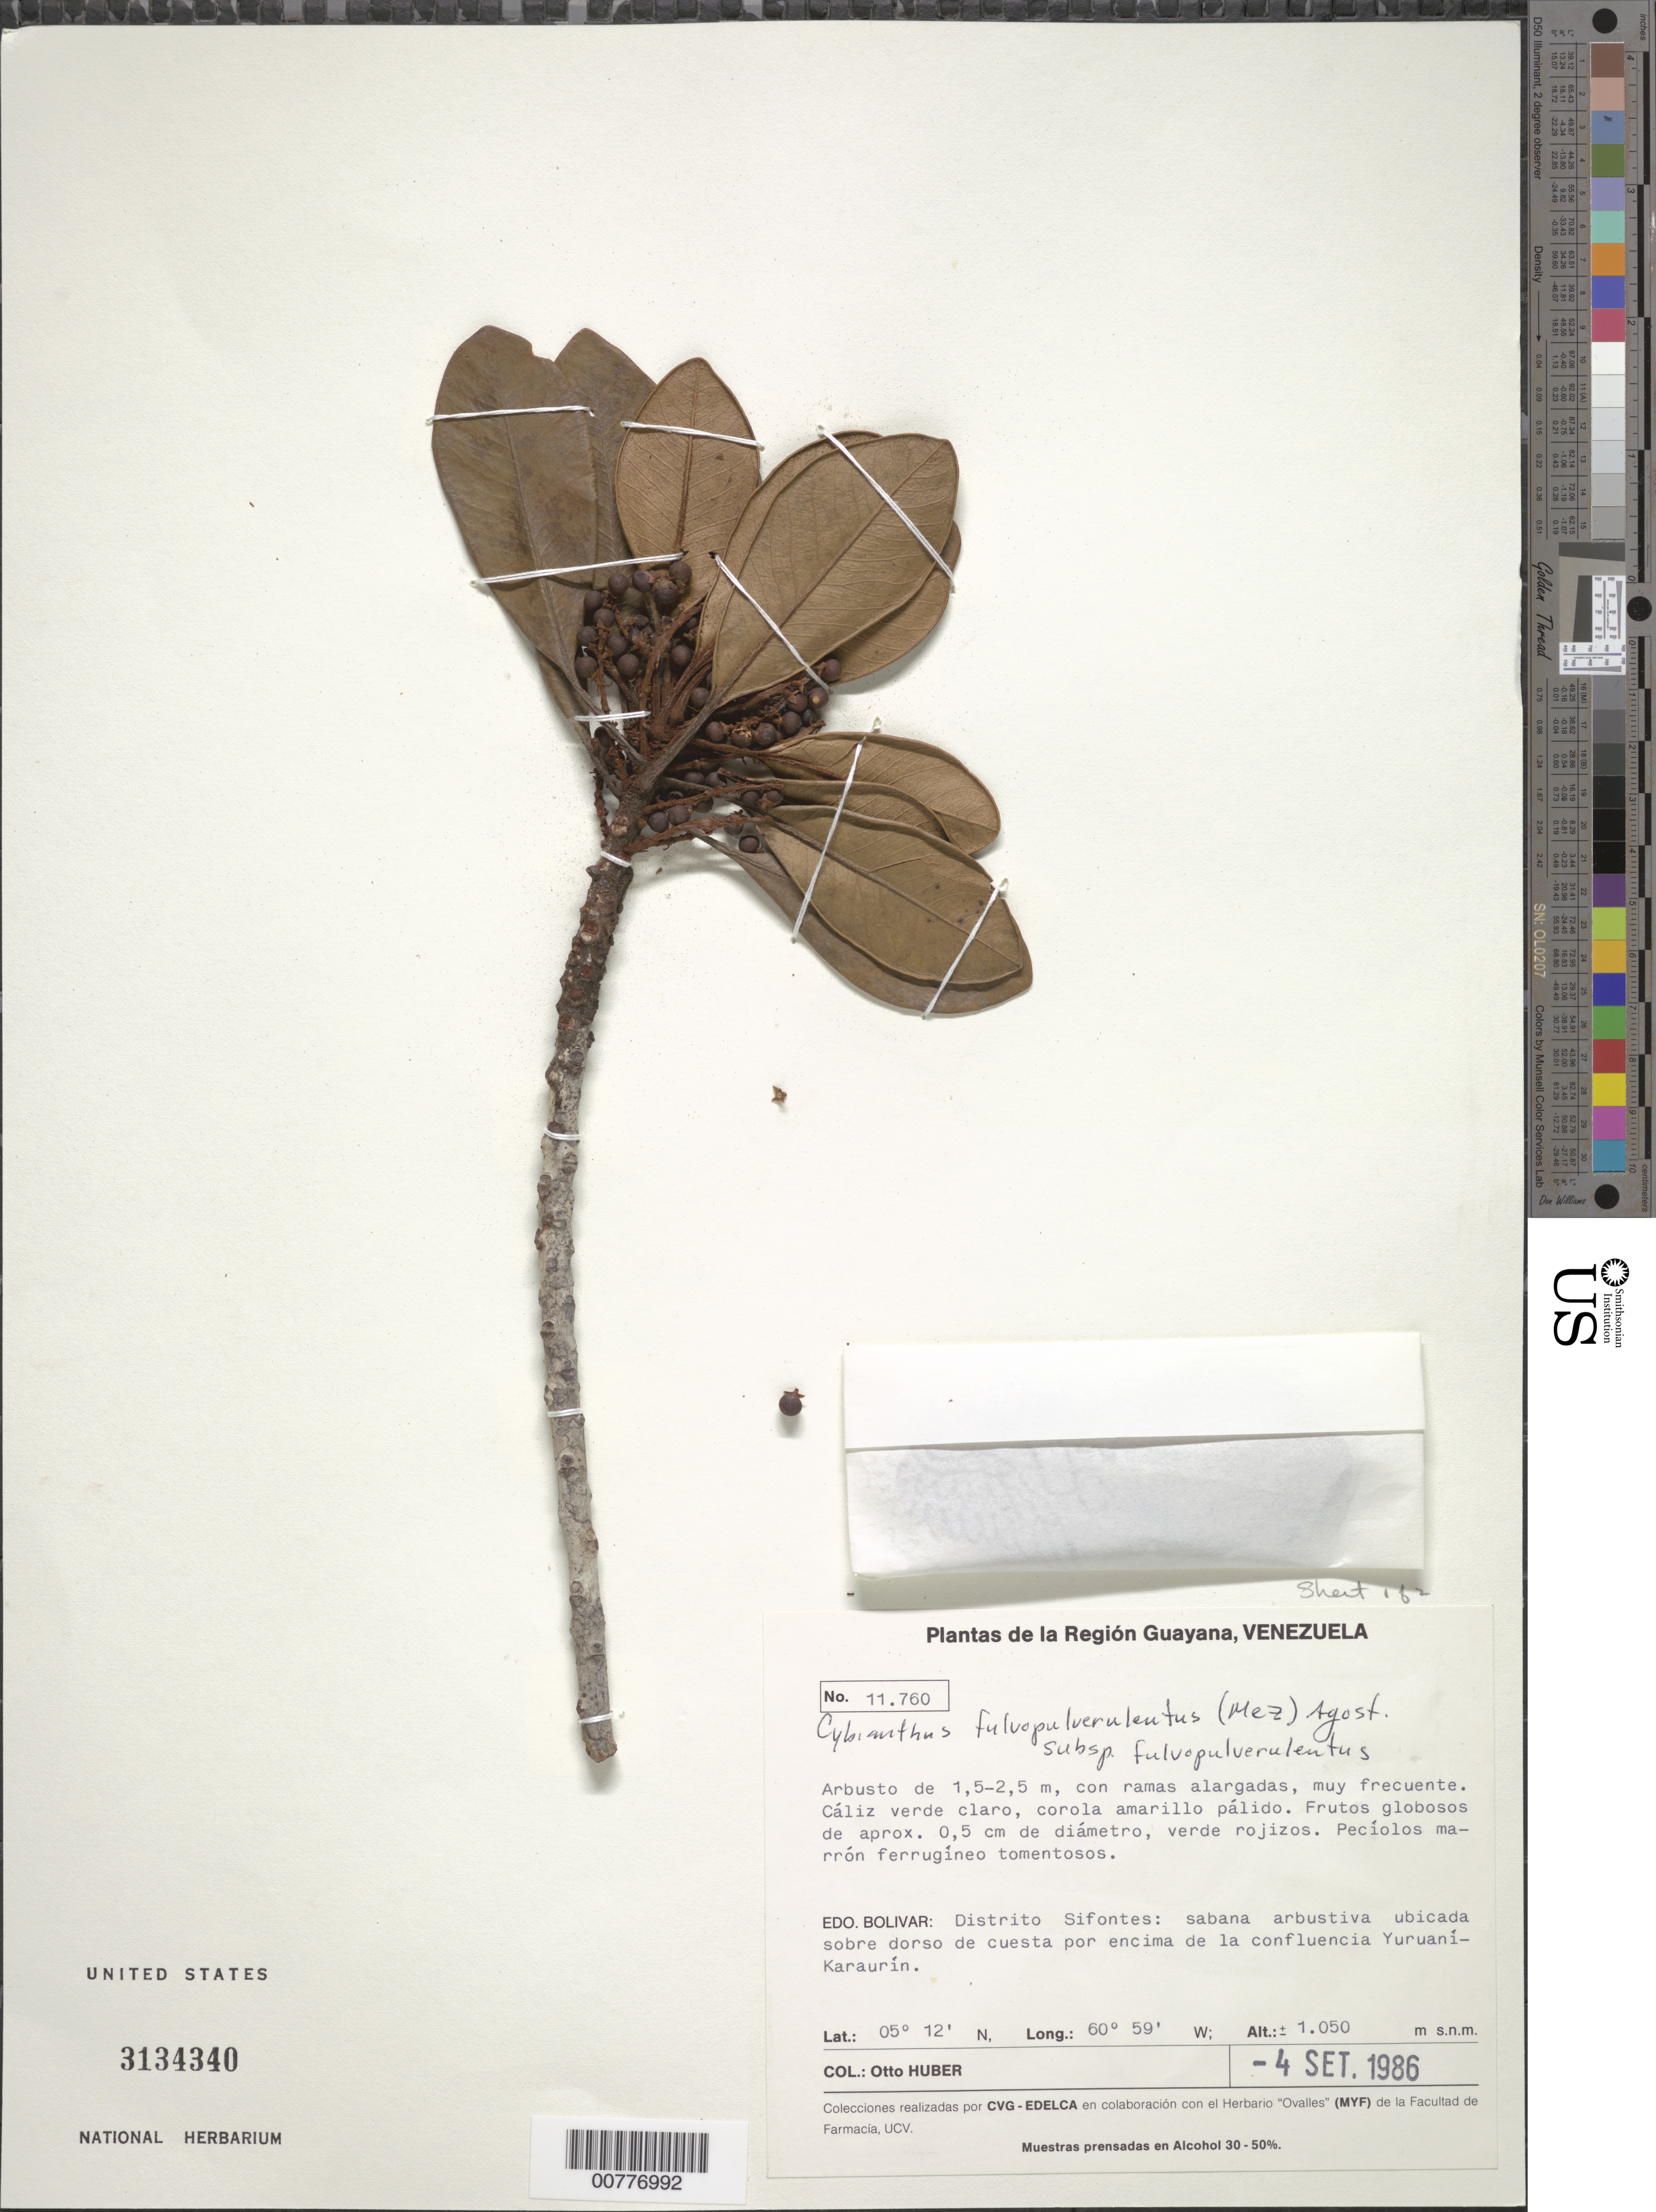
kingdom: Plantae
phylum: Tracheophyta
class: Magnoliopsida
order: Ericales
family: Primulaceae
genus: Cybianthus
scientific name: Cybianthus fulvopulverulentus subsp. fulvopulverulentus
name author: (Mez) G. Agostini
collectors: O. Huber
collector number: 11760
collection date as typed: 4-Sep-86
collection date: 1986-09-04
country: Venezuela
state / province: Bolívar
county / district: Sifontes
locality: Río Yuruani, confluence with Río Karaurín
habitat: Sabana arbustiva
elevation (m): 1050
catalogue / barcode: US 3134340